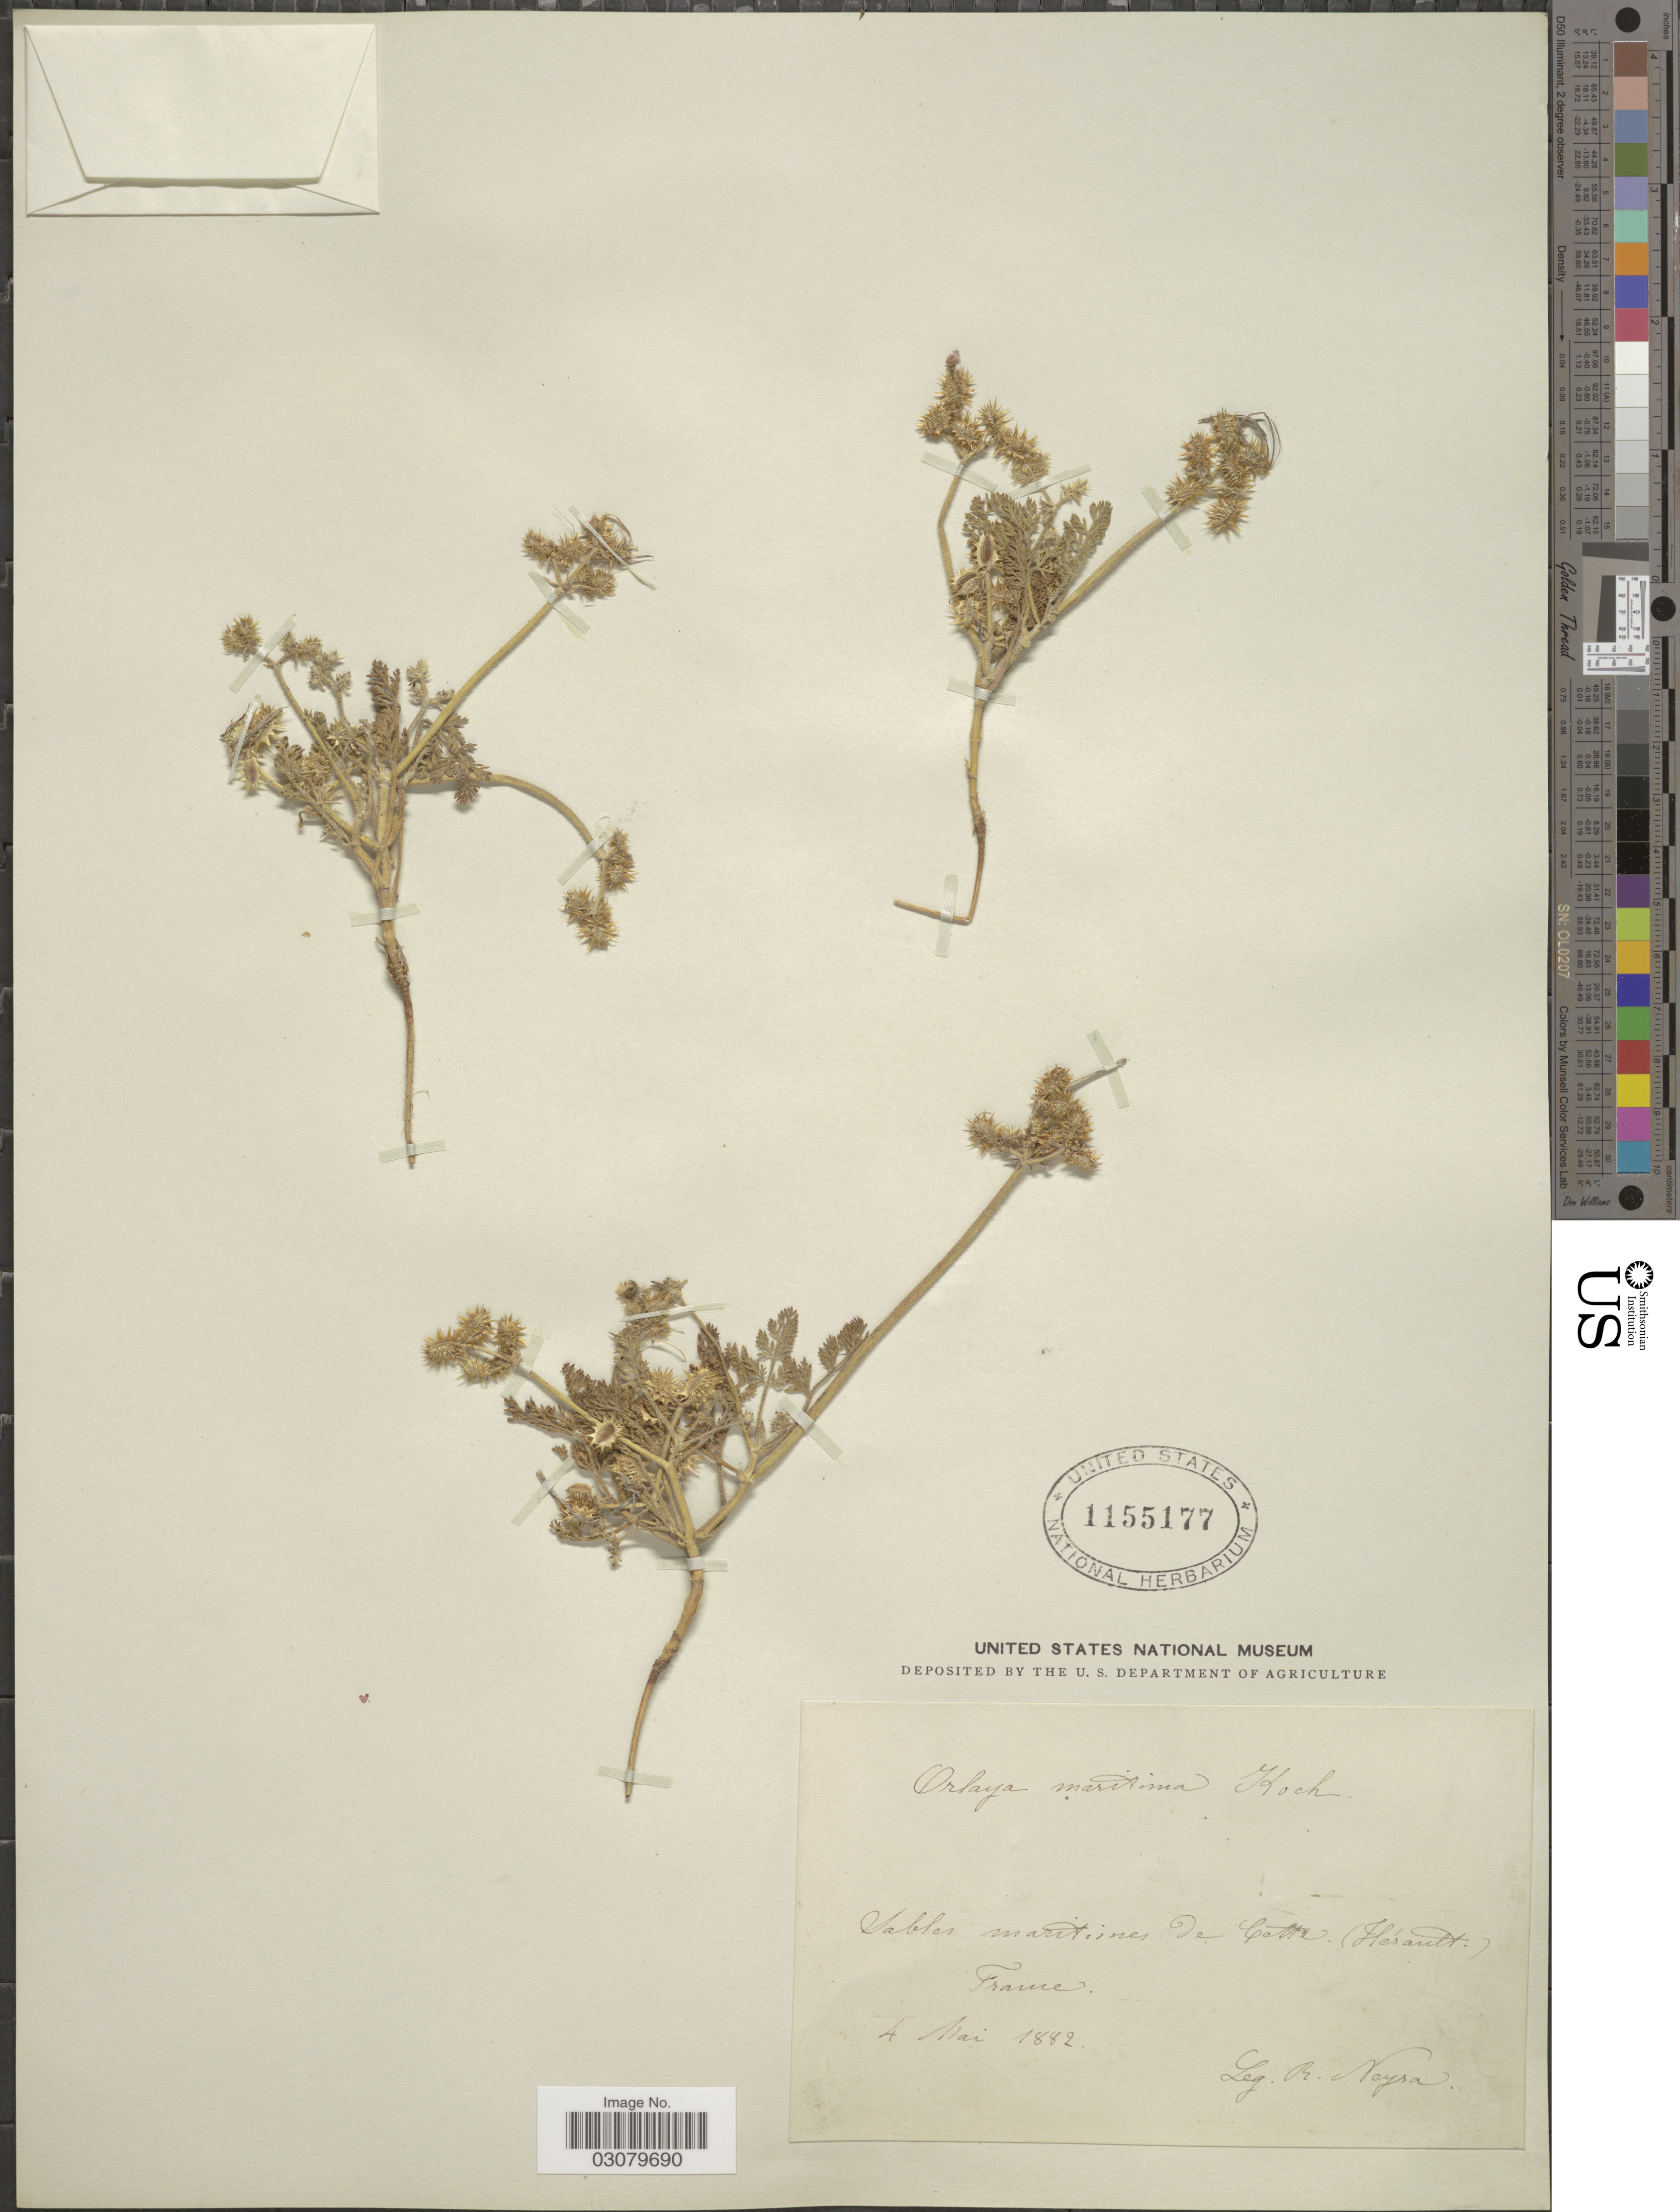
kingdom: Plantae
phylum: Tracheophyta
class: Magnoliopsida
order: Apiales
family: Apiaceae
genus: Orlaya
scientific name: Orlaya maritima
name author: W.D.J. Koch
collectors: R. Neyra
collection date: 1882-05-04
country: France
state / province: Occitanie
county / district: Hérault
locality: Sables maritimes de Cette (Hérault).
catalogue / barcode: US 1155177